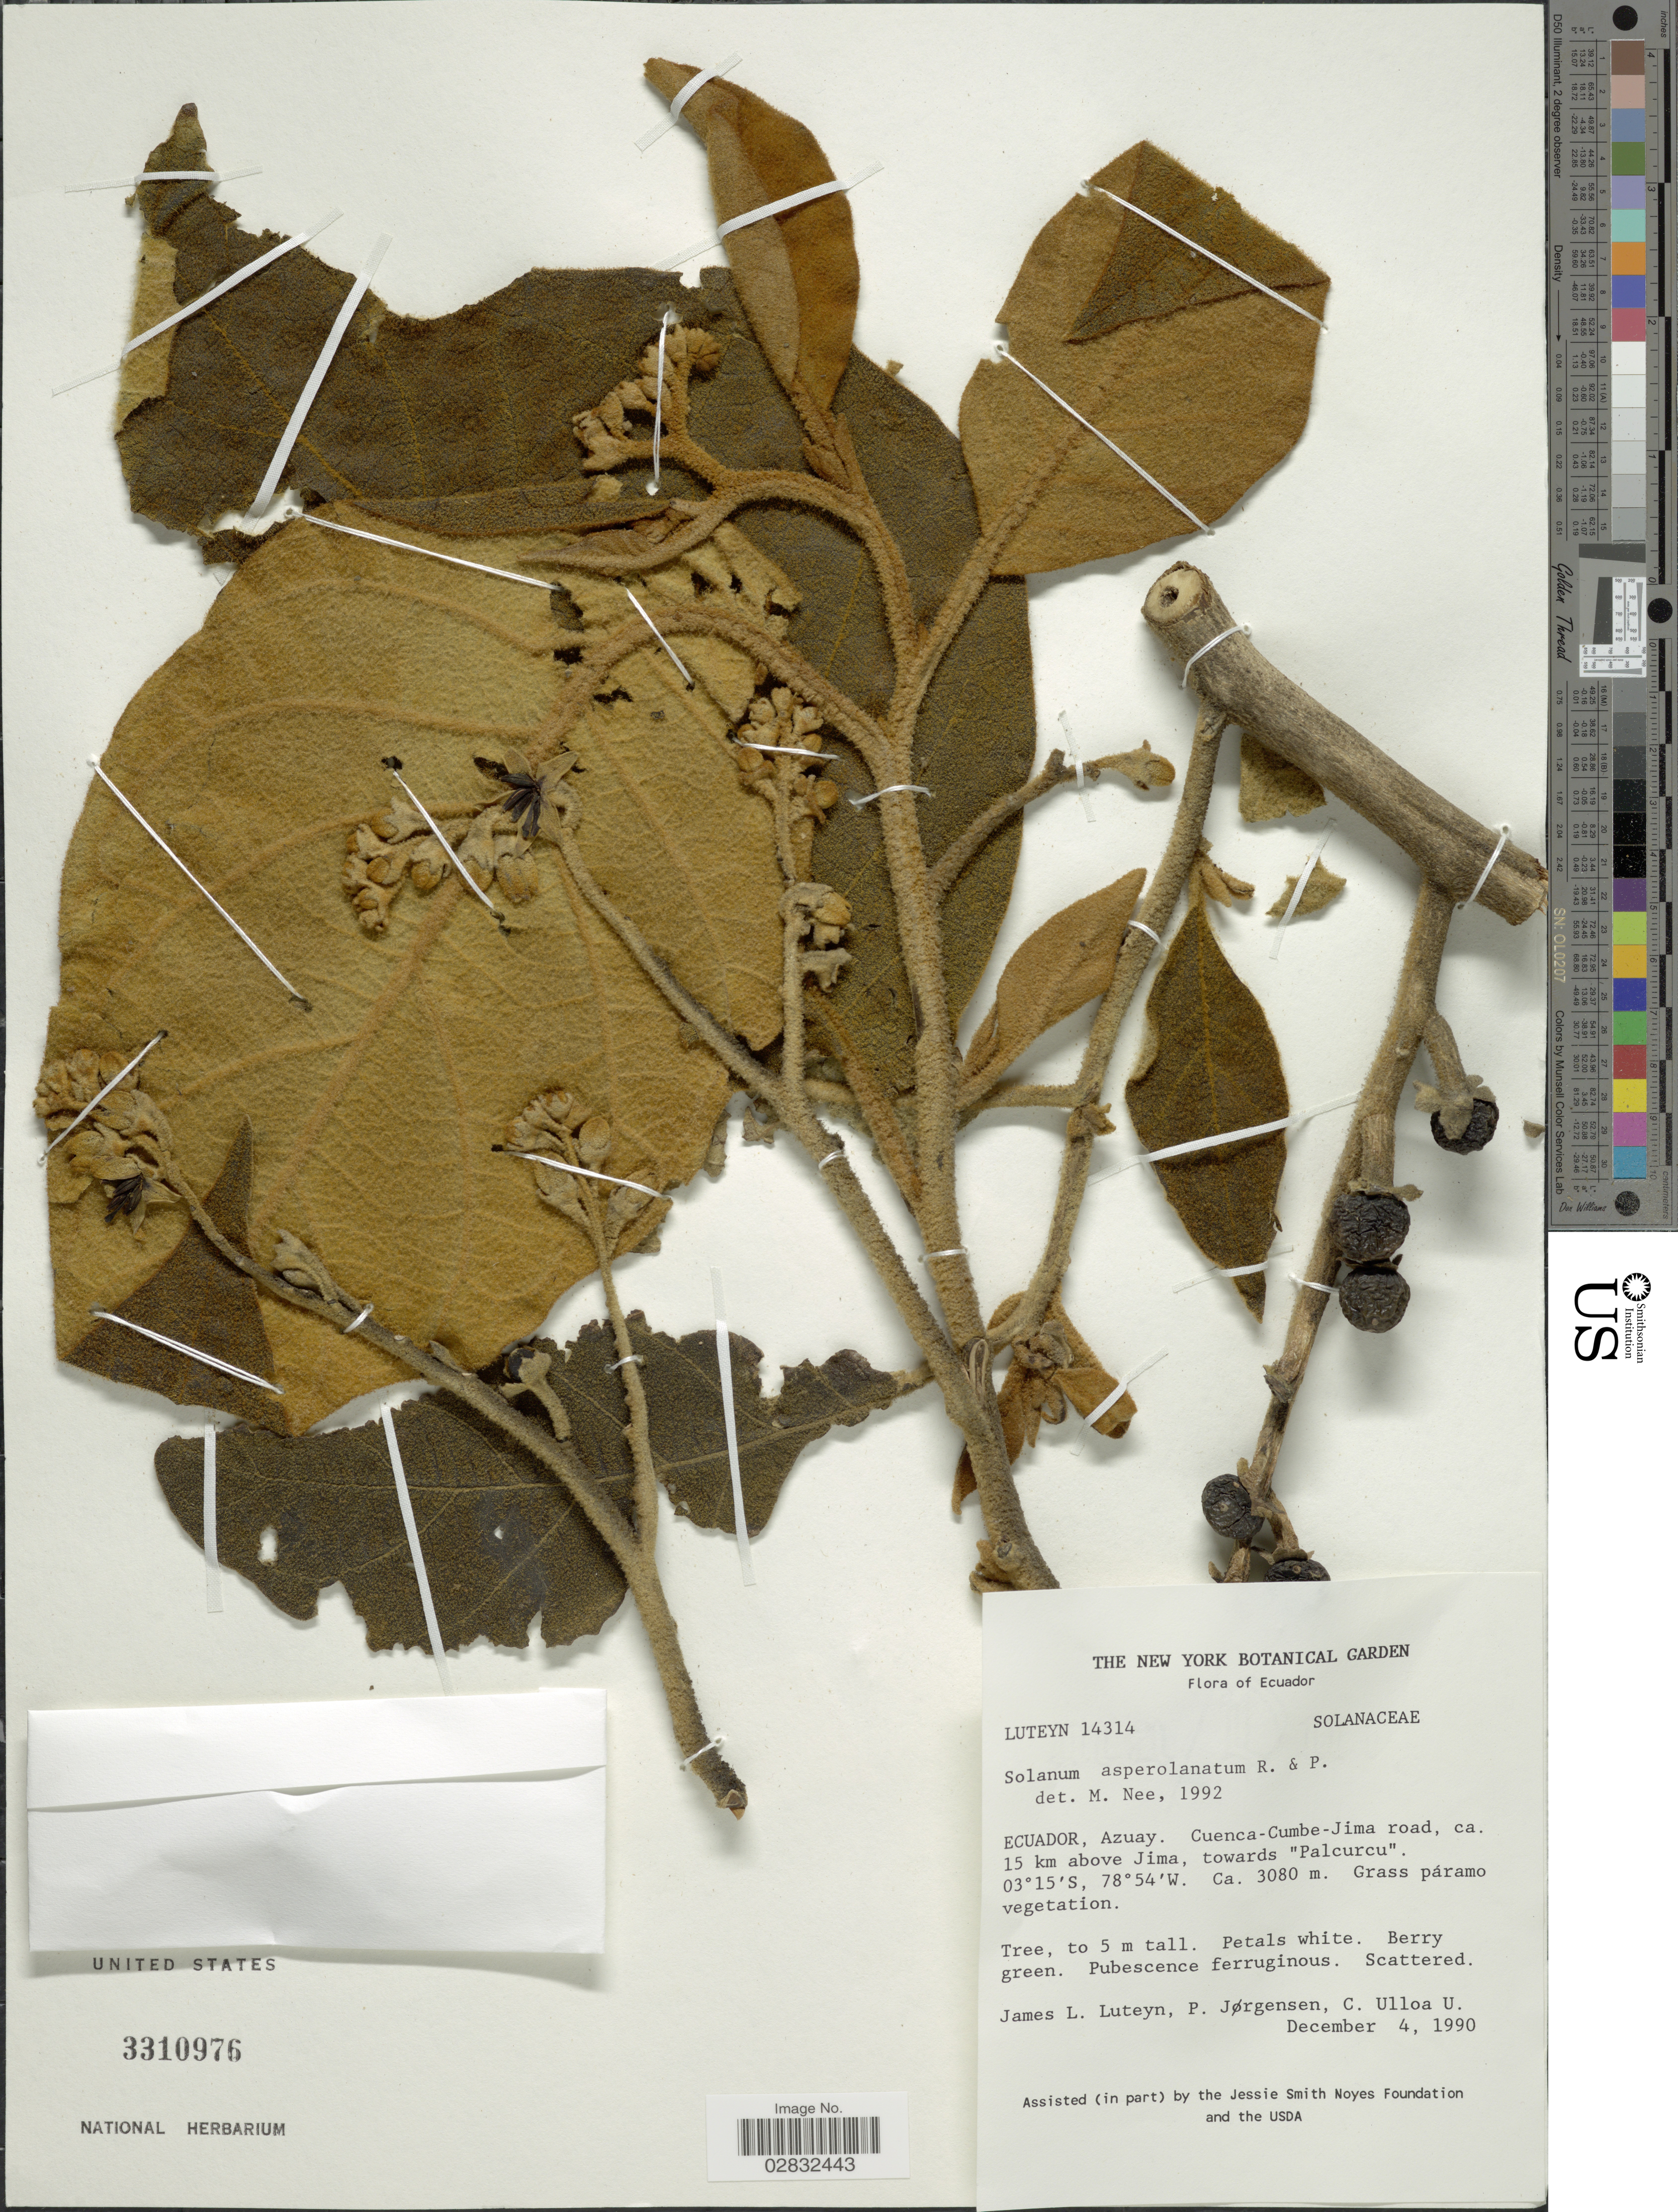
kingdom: Plantae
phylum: Tracheophyta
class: Magnoliopsida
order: Solanales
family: Solanaceae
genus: Solanum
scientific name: Solanum asperolatum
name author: Ruiz & Pav.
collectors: J. L. Luteyn, P. Jørgensen & C. Ulloa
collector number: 14314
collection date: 1990-12-04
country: Ecuador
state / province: Azuay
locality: Azuay, Cuenca-Cumbe-Jima road, ca. 15 km above Jima, towards "Palcurcu".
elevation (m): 3080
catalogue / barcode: US 3310976